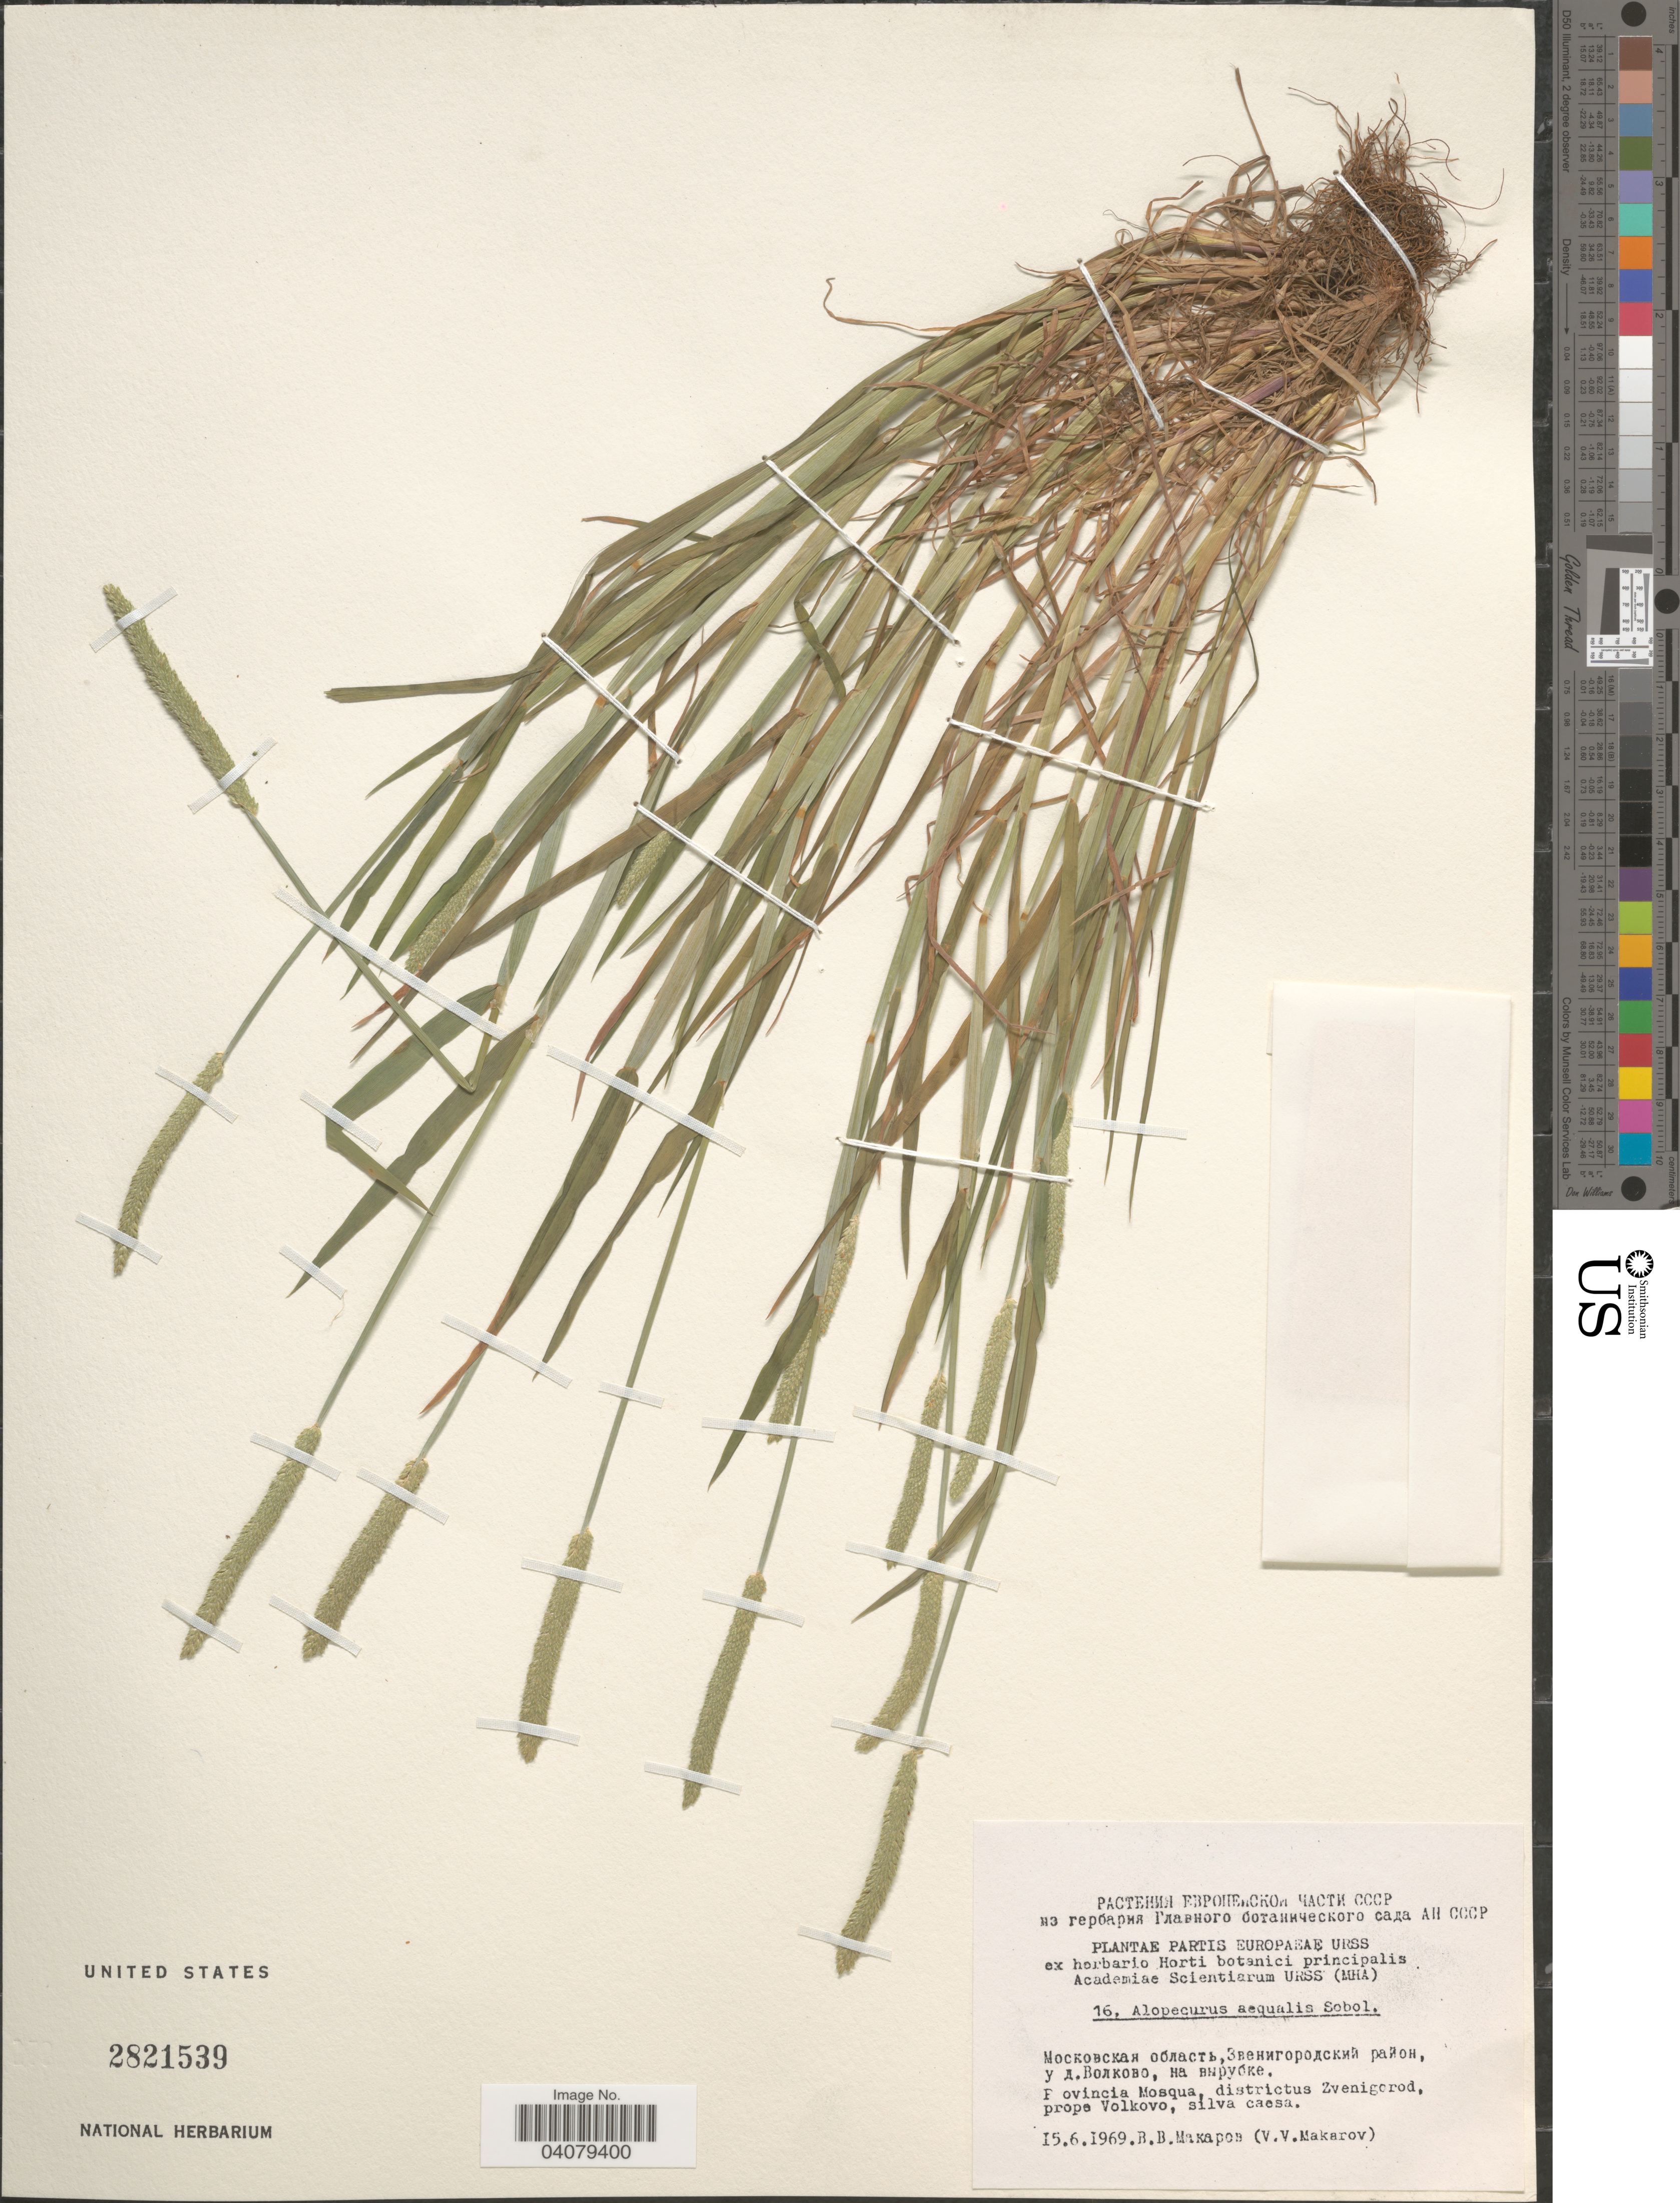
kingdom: Plantae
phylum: Tracheophyta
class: Liliopsida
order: Poales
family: Poaceae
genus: Alopecurus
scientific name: Alopecurus arundinaceus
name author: Poir.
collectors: V. Makarov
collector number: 16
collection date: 1969-06-15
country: Russian Federation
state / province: Moscow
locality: Provincia Mosqua, districtus Zvenigorod, prope Volkovo, silva caesa.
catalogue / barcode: US 2821539